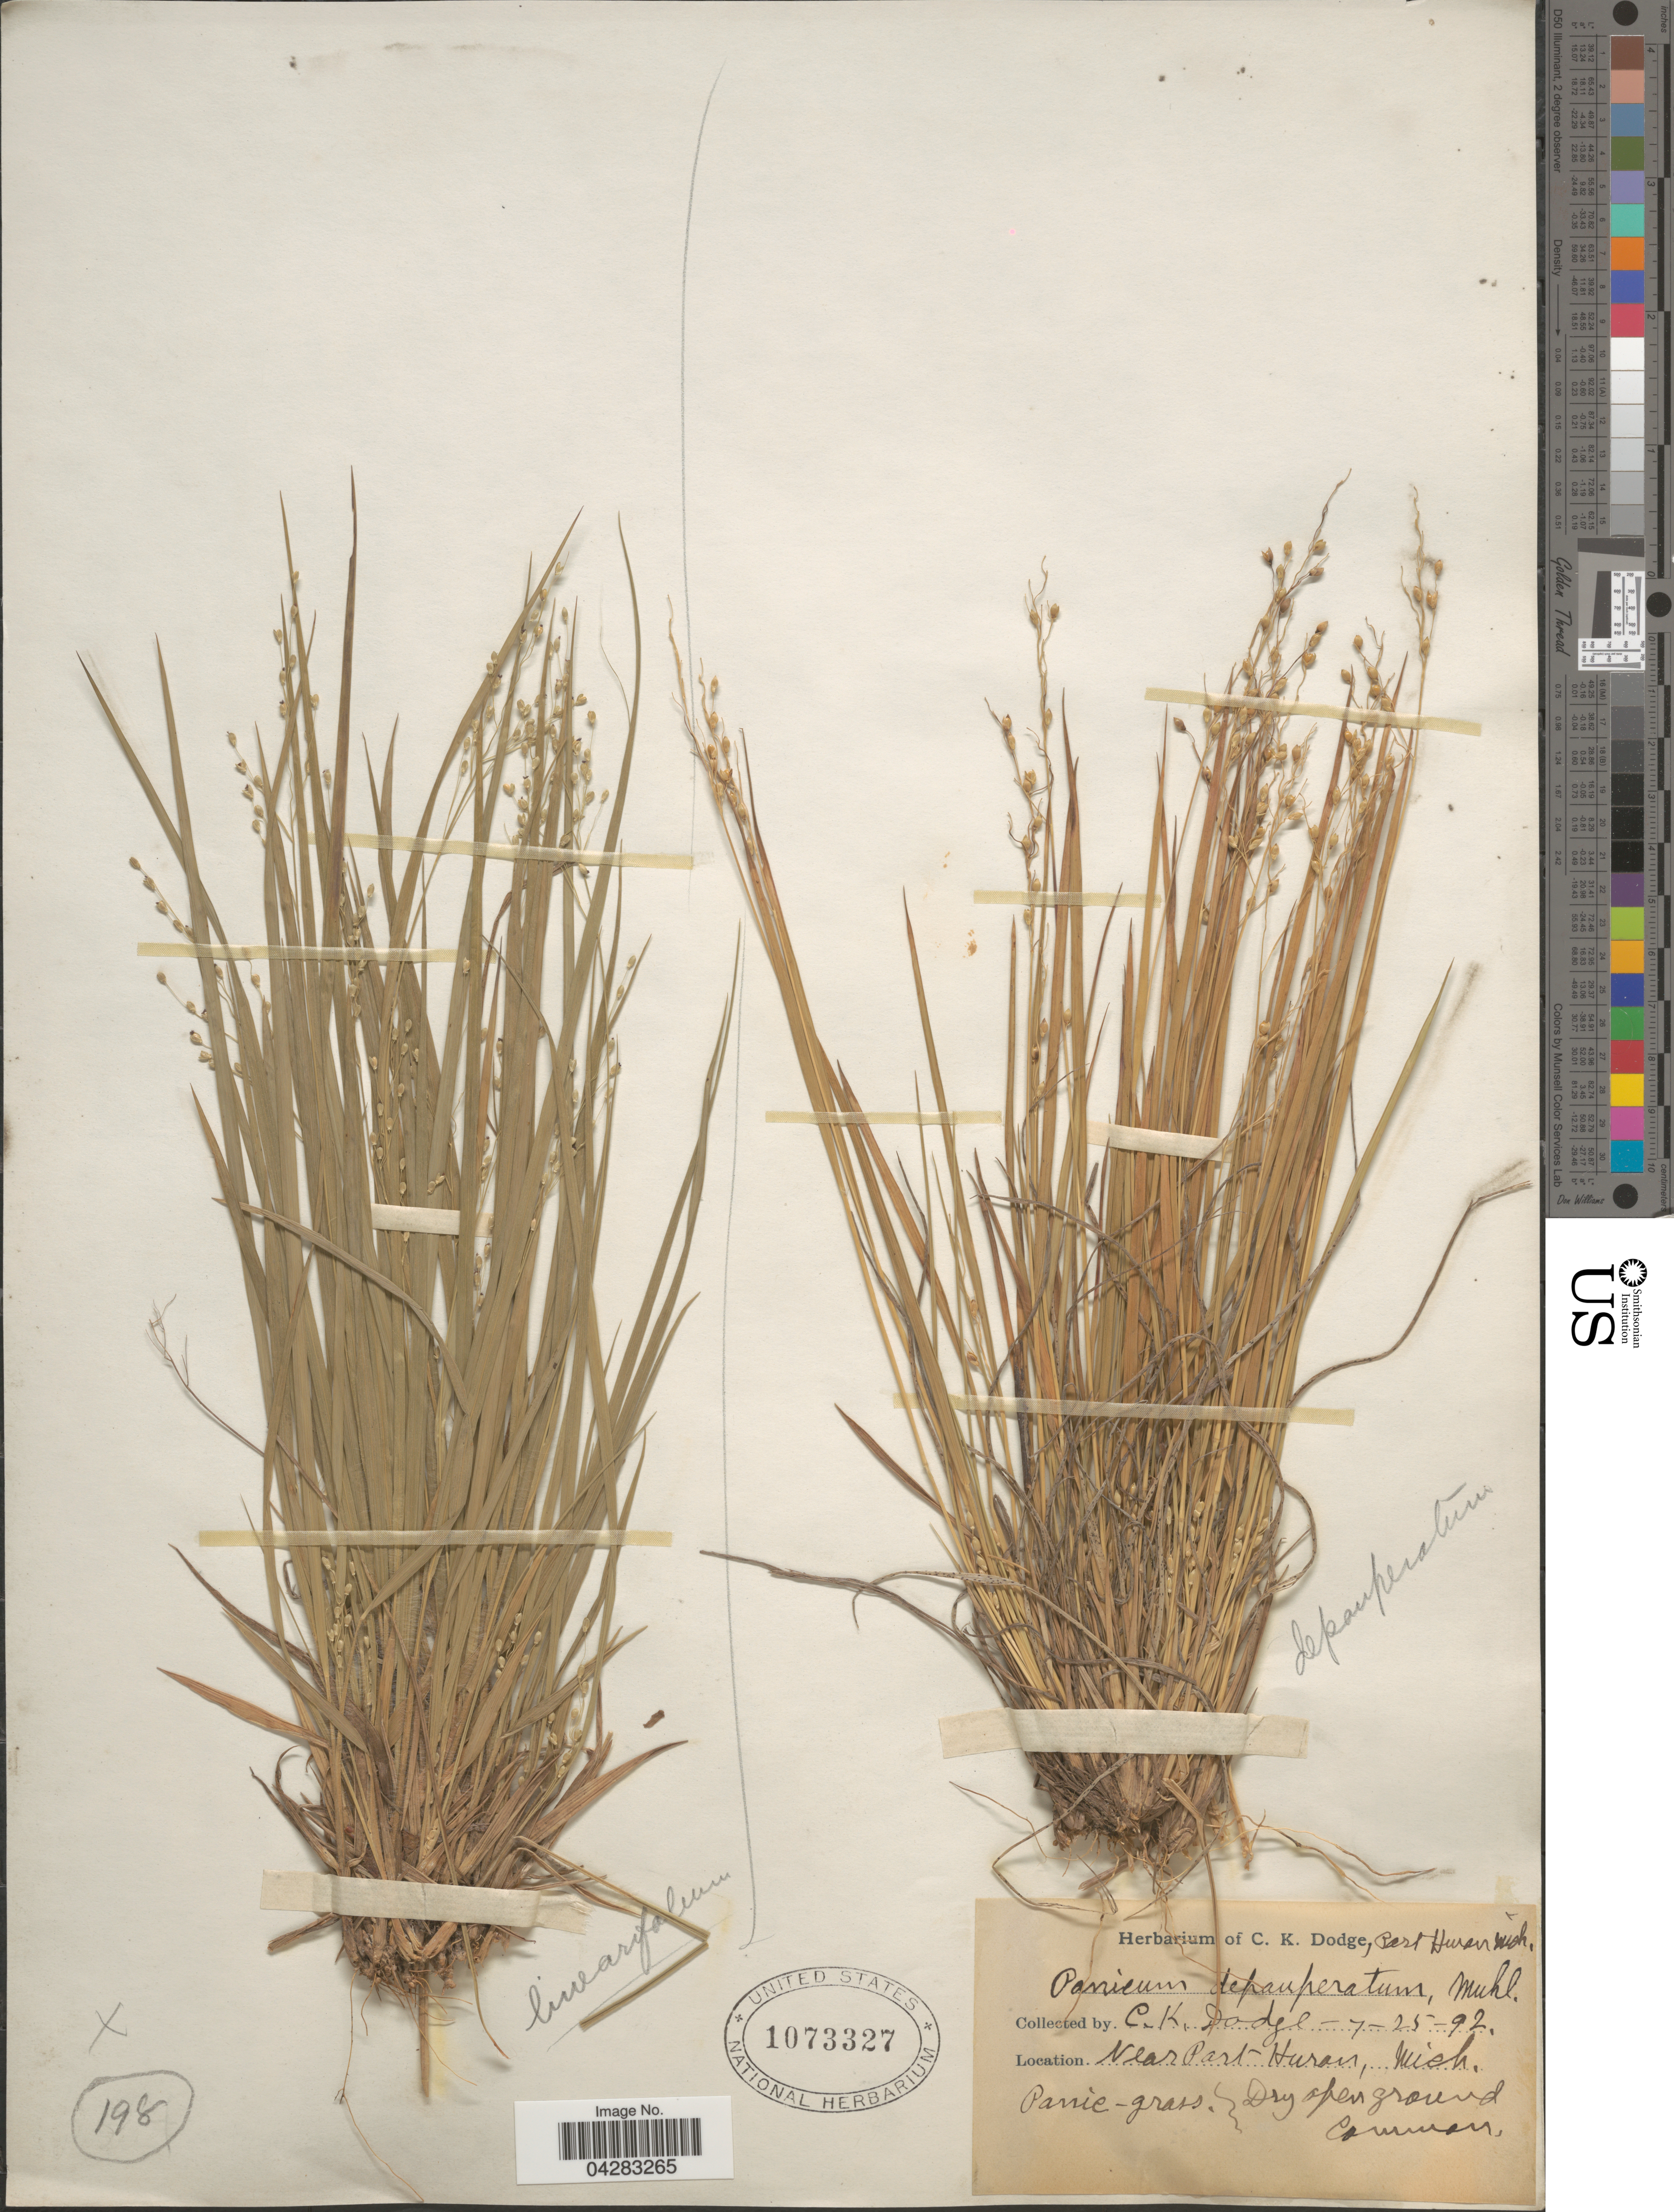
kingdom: Plantae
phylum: Tracheophyta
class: Liliopsida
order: Poales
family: Poaceae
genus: Dichanthelium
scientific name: Dichanthelium linearifolium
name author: (Scribn.) Gould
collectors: C. Dodge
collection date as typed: Transcribed d/m/y: 25/7/92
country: United States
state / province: Michigan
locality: Near Part Huron.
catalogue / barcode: US 1073327